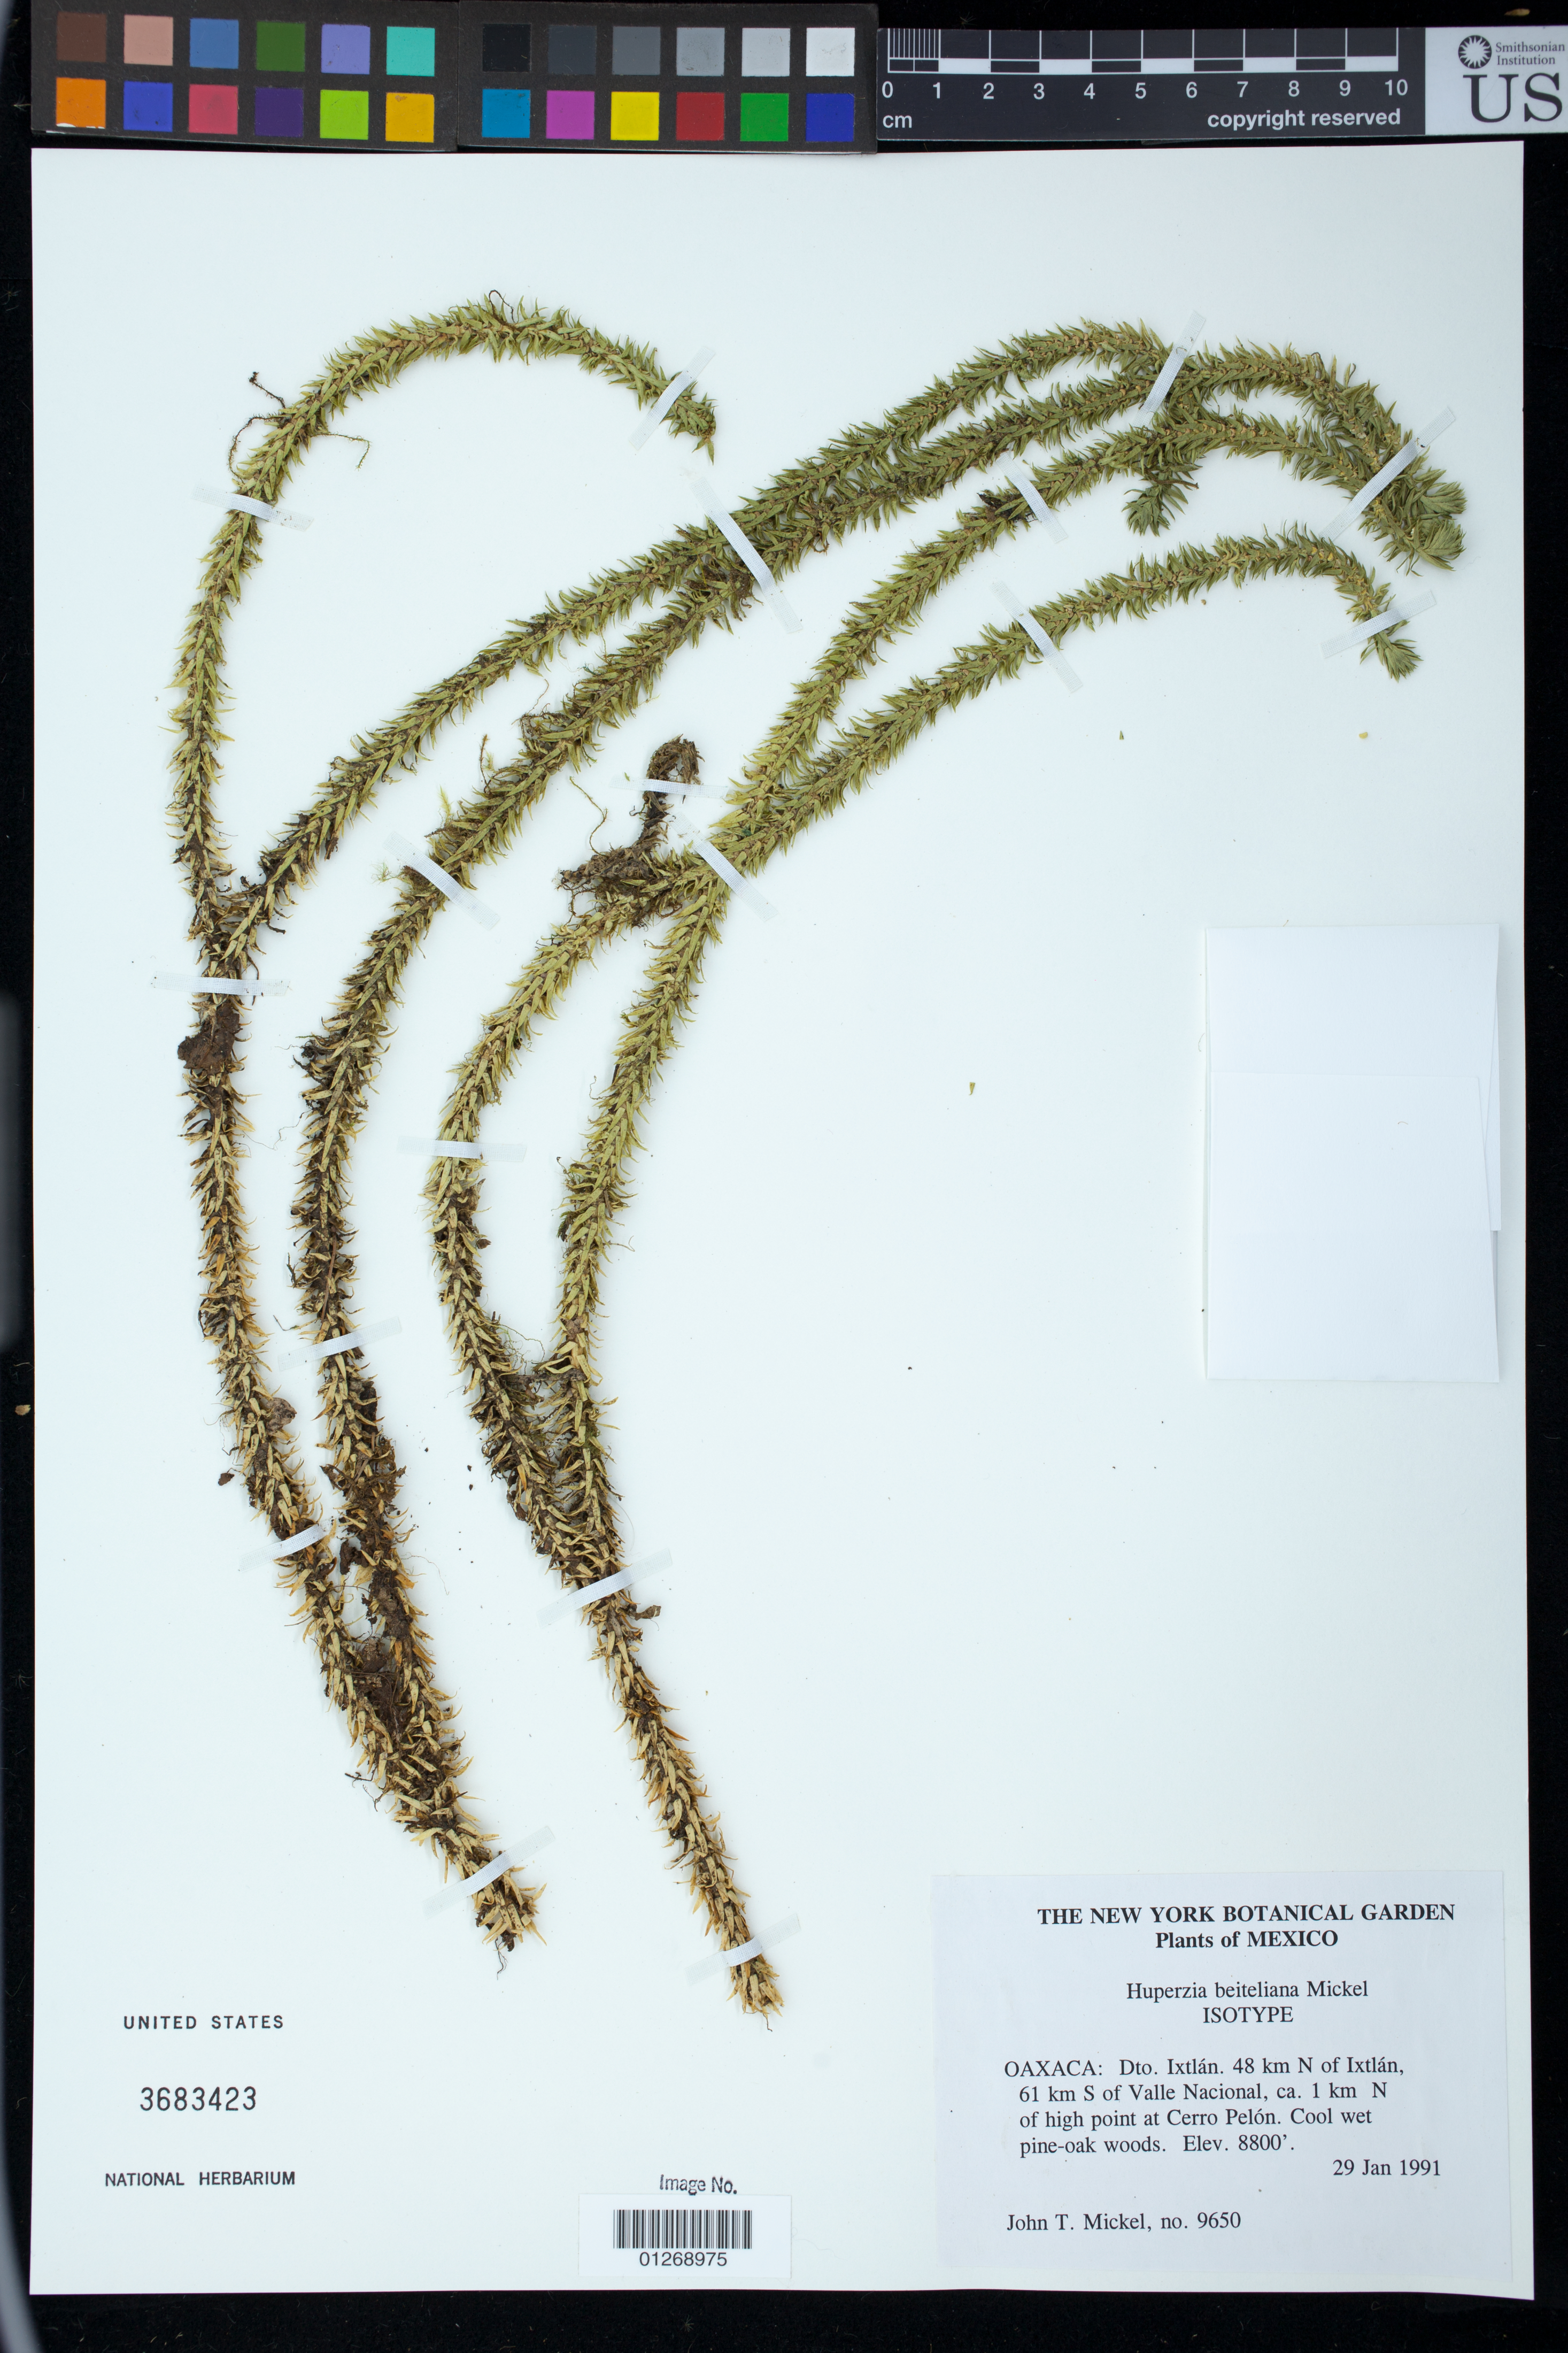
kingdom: Plantae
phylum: Tracheophyta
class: Lycopodiopsida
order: Lycopodiales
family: Lycopodiaceae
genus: Huperzia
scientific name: Huperzia beiteliana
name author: Mickel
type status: Isotype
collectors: J. T. Mickel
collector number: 9650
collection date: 1991-01-29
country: Mexico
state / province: Oaxaca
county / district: Ixtlan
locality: Oaxaca: Dto. Ixtlán. 48 km N of Ixtlán, 61 km S of Valle Nacional, ca. 1 km N of high point at Cerro Pelón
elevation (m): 2682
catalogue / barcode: US 3683423